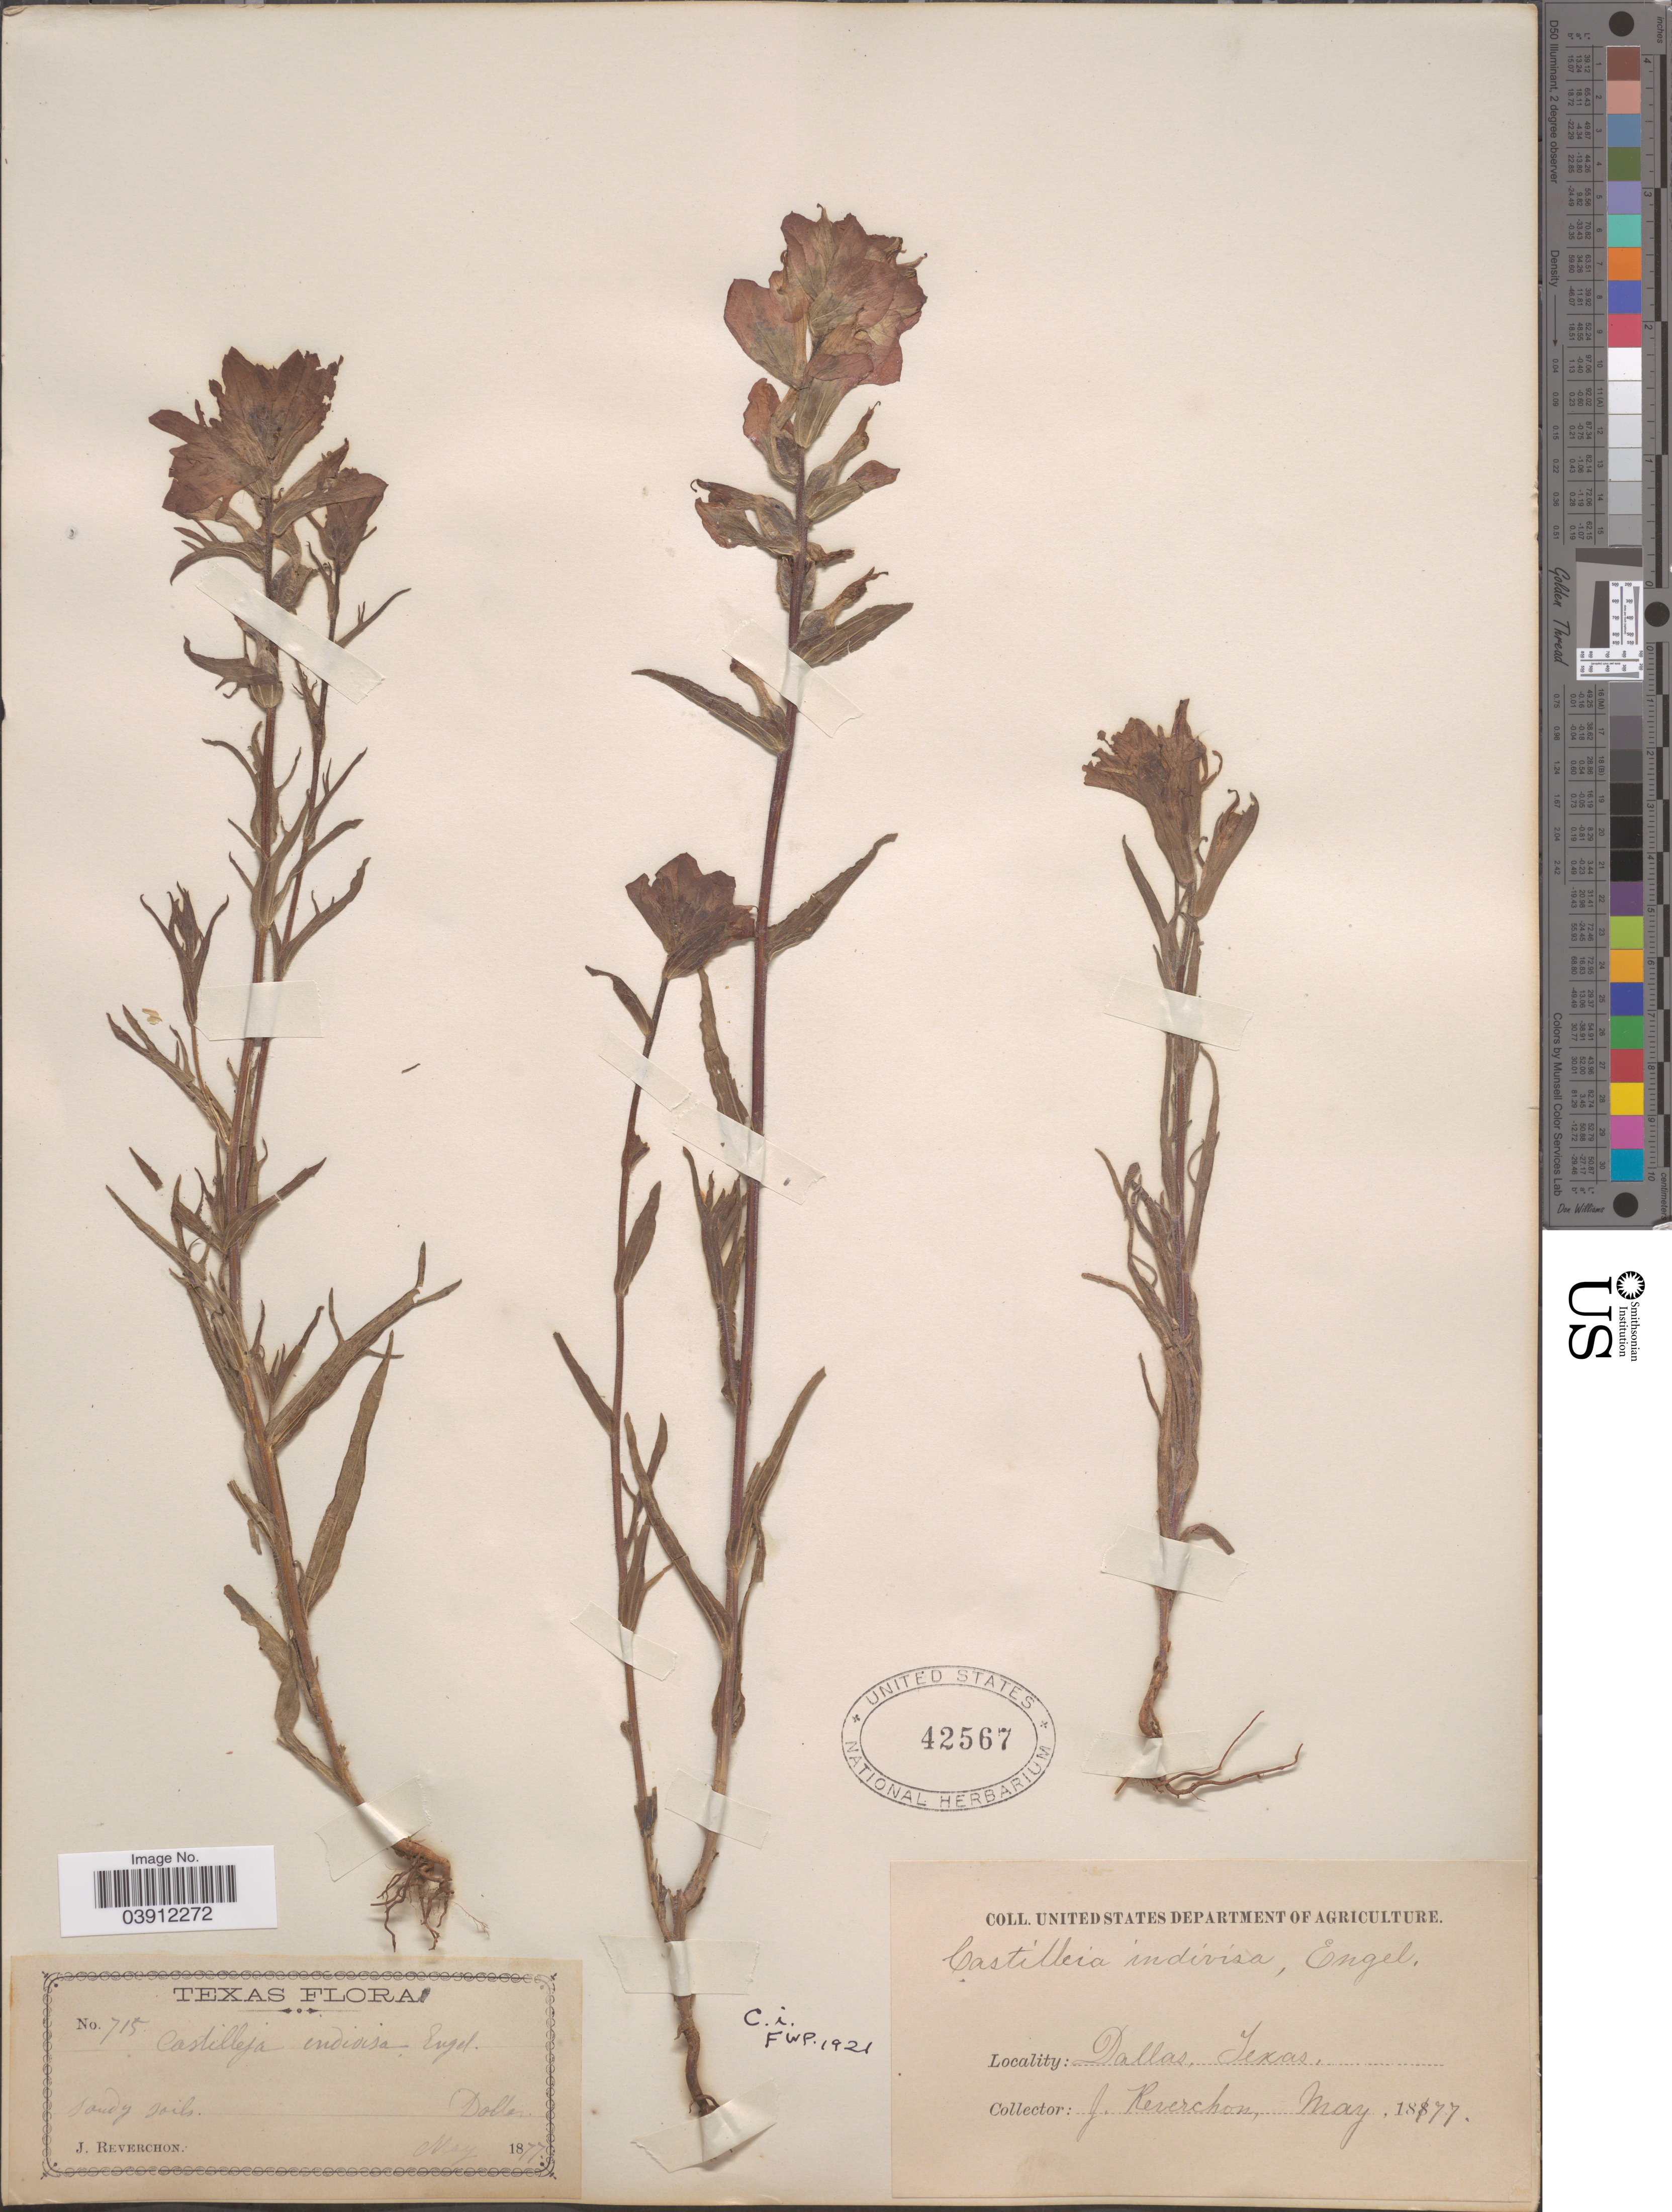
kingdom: Plantae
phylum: Tracheophyta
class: Magnoliopsida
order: Lamiales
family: Orobanchaceae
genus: Castilleja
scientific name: Castilleja indivisa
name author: Engelm. in Engelm. & A. Gray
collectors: J. Reverchon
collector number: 715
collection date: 1877-05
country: United States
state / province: Texas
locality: Dallas.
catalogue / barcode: US 42567